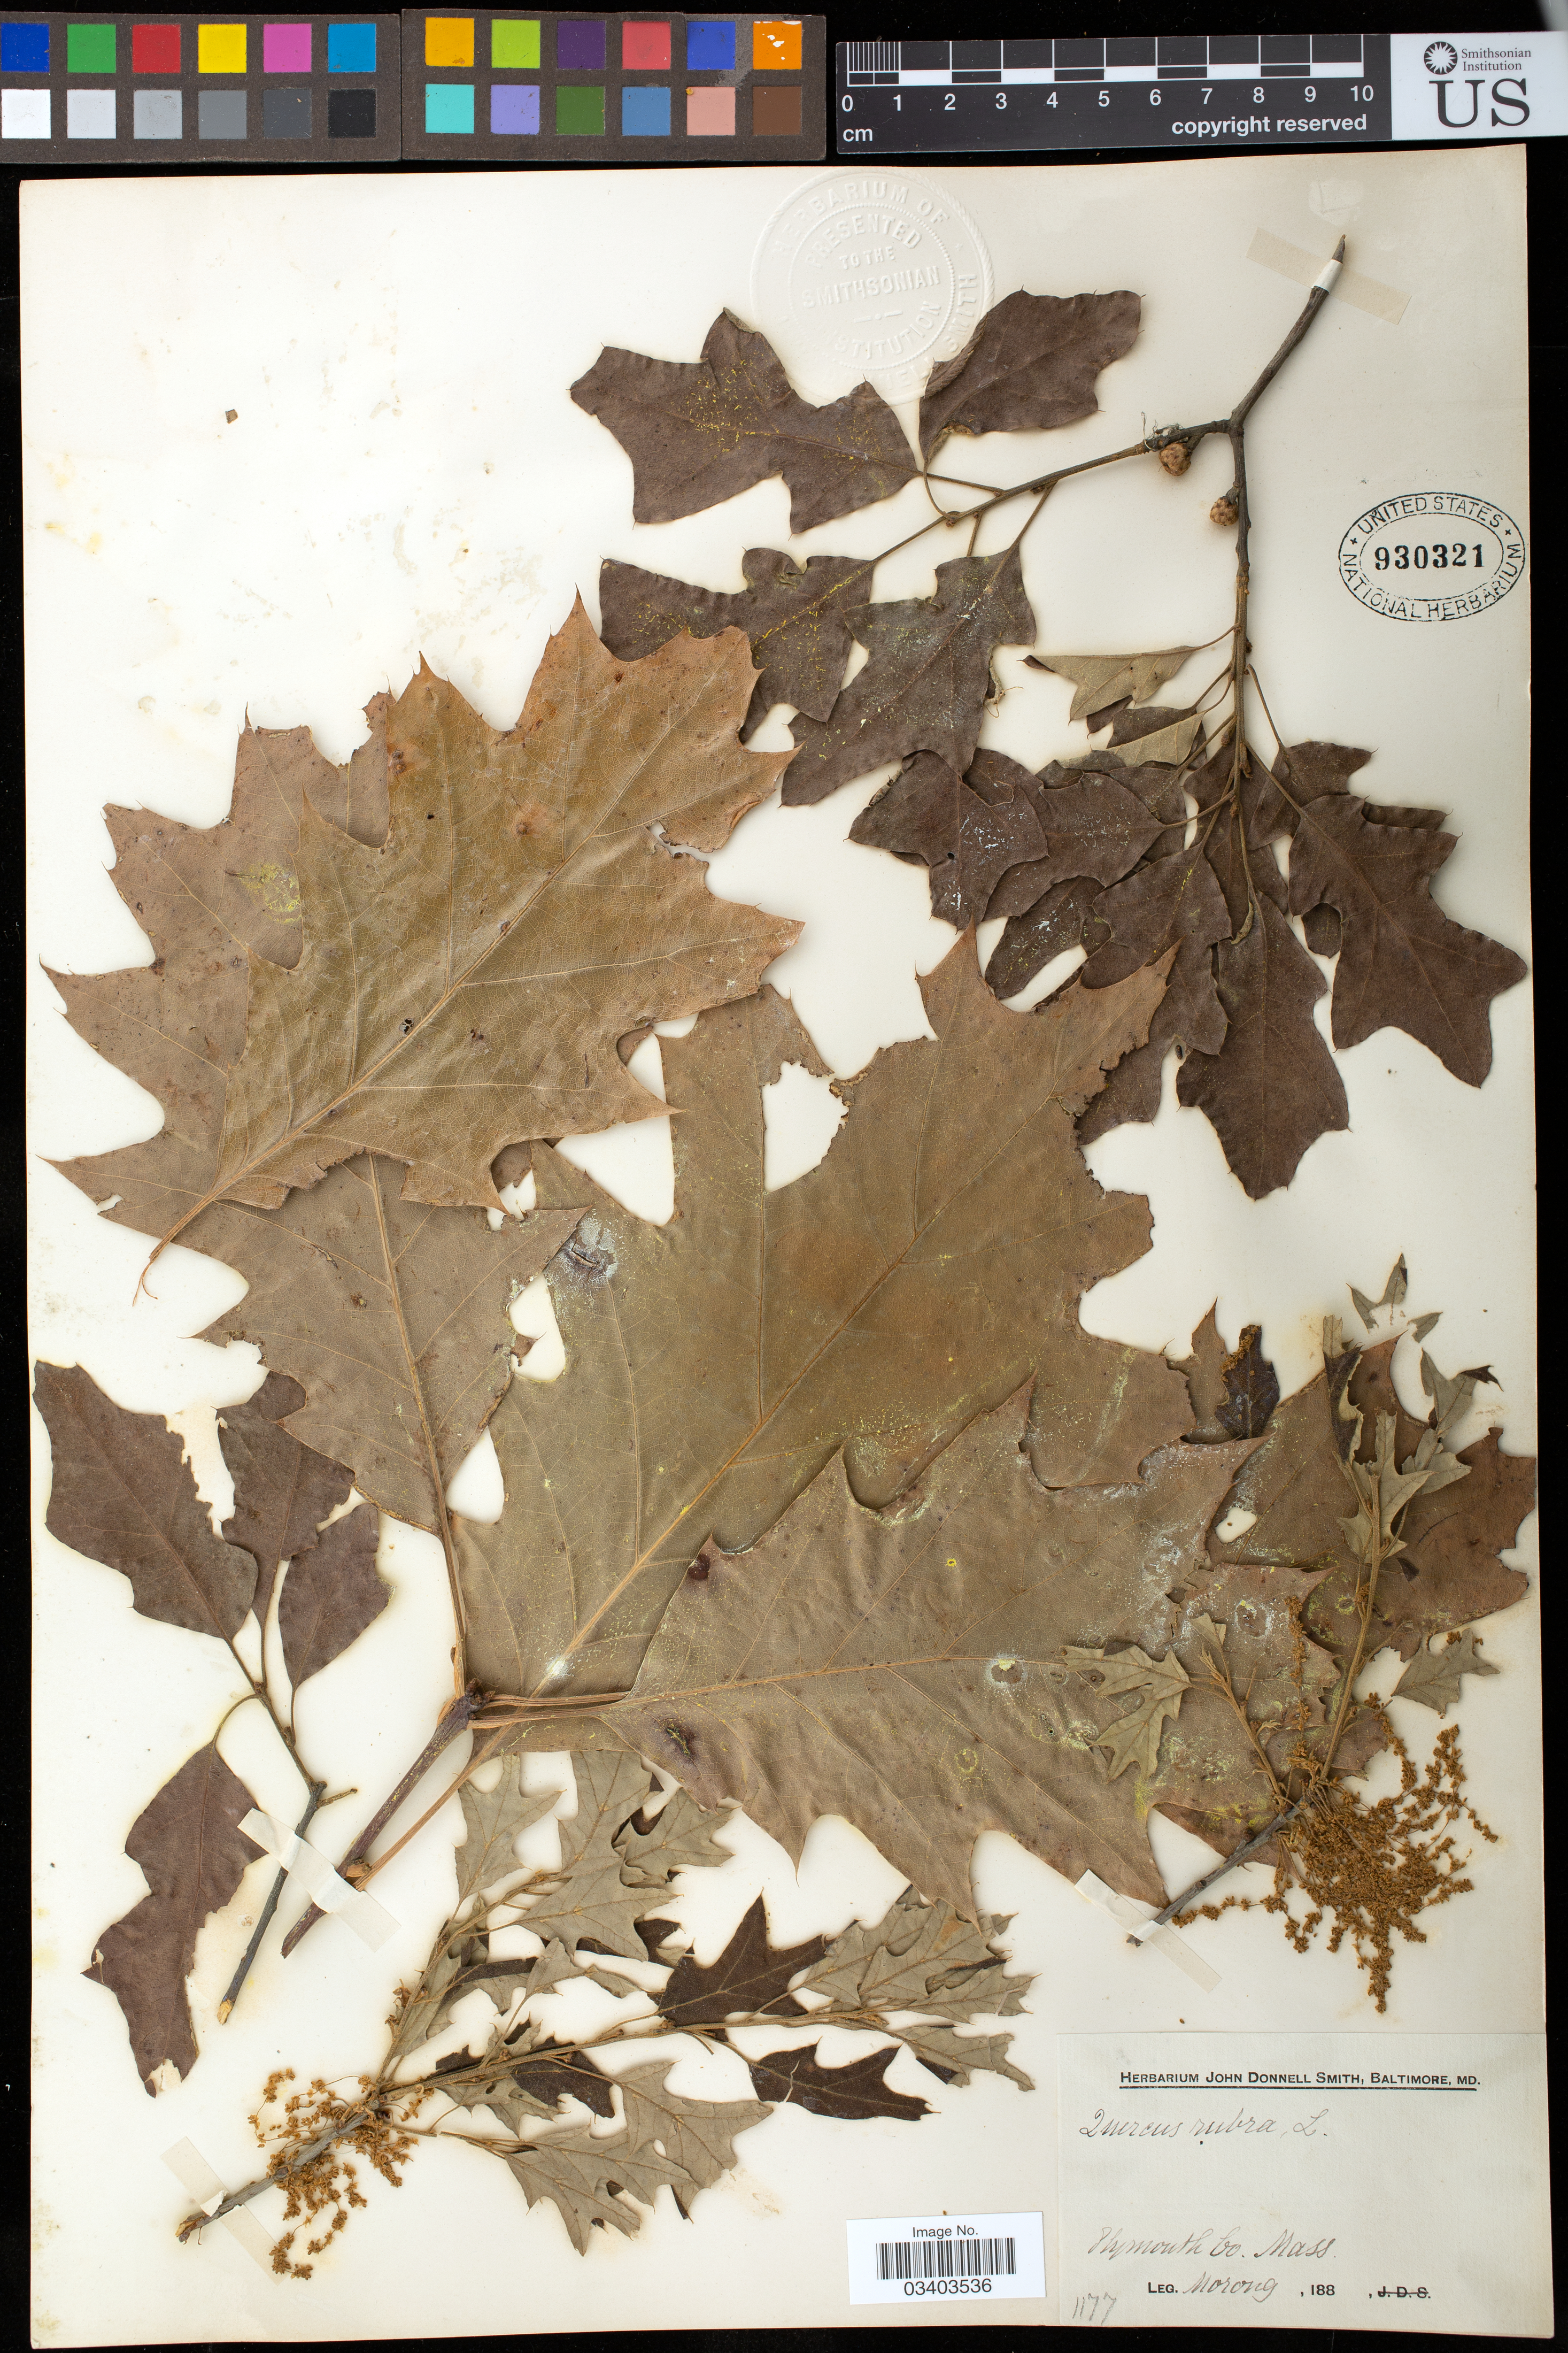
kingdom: Plantae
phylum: Tracheophyta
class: Magnoliopsida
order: Fagales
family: Fagaceae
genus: Quercus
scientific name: Quercus borealis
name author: F. Michx.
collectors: T. Morong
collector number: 1177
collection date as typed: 188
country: United States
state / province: Massachusetts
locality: Plymouth Co.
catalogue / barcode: US 930321